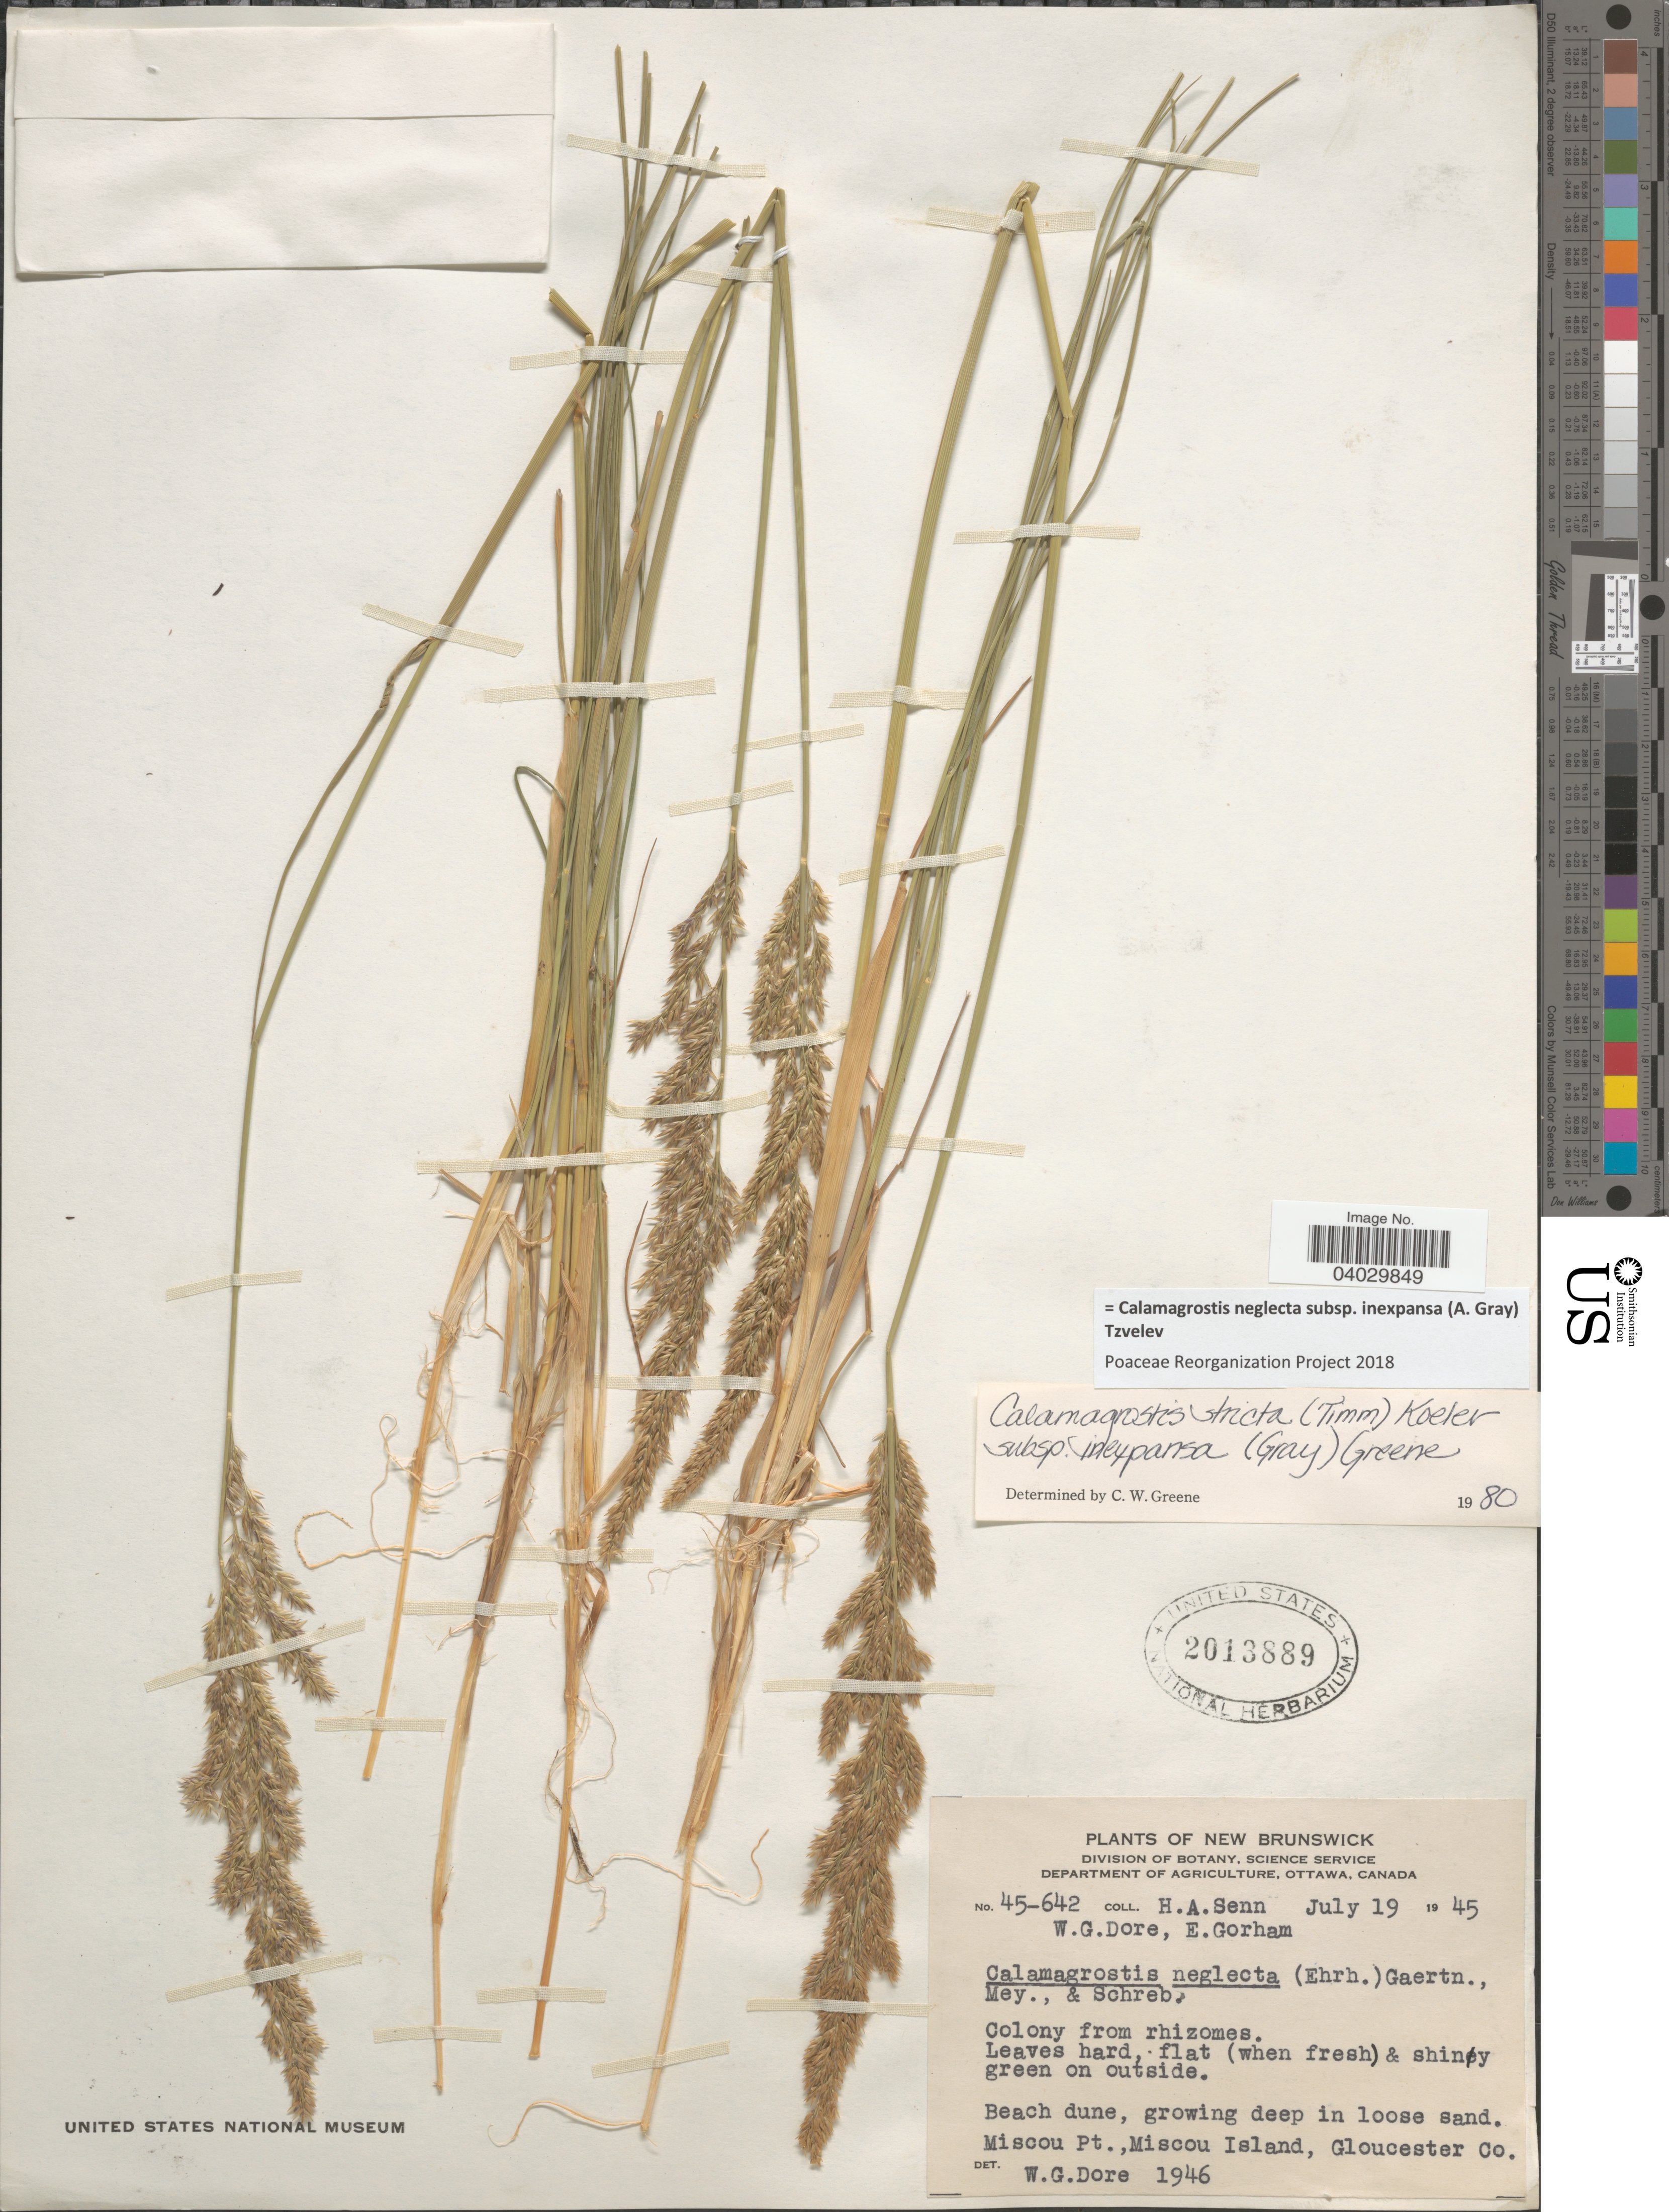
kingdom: Plantae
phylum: Tracheophyta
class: Liliopsida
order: Poales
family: Poaceae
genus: Calamagrostis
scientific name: Calamagrostis neglecta subsp. inexpansa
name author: (A. Gray) Tzvelev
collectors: H. Senn, W. Dore & E. Gorham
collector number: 45-642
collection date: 1945-07-19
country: Canada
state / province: New Brunswick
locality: Beach dune, growing deep in loose sand. Miscou Pt., Miscou Island, Gloucester Co.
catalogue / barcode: US 2013889